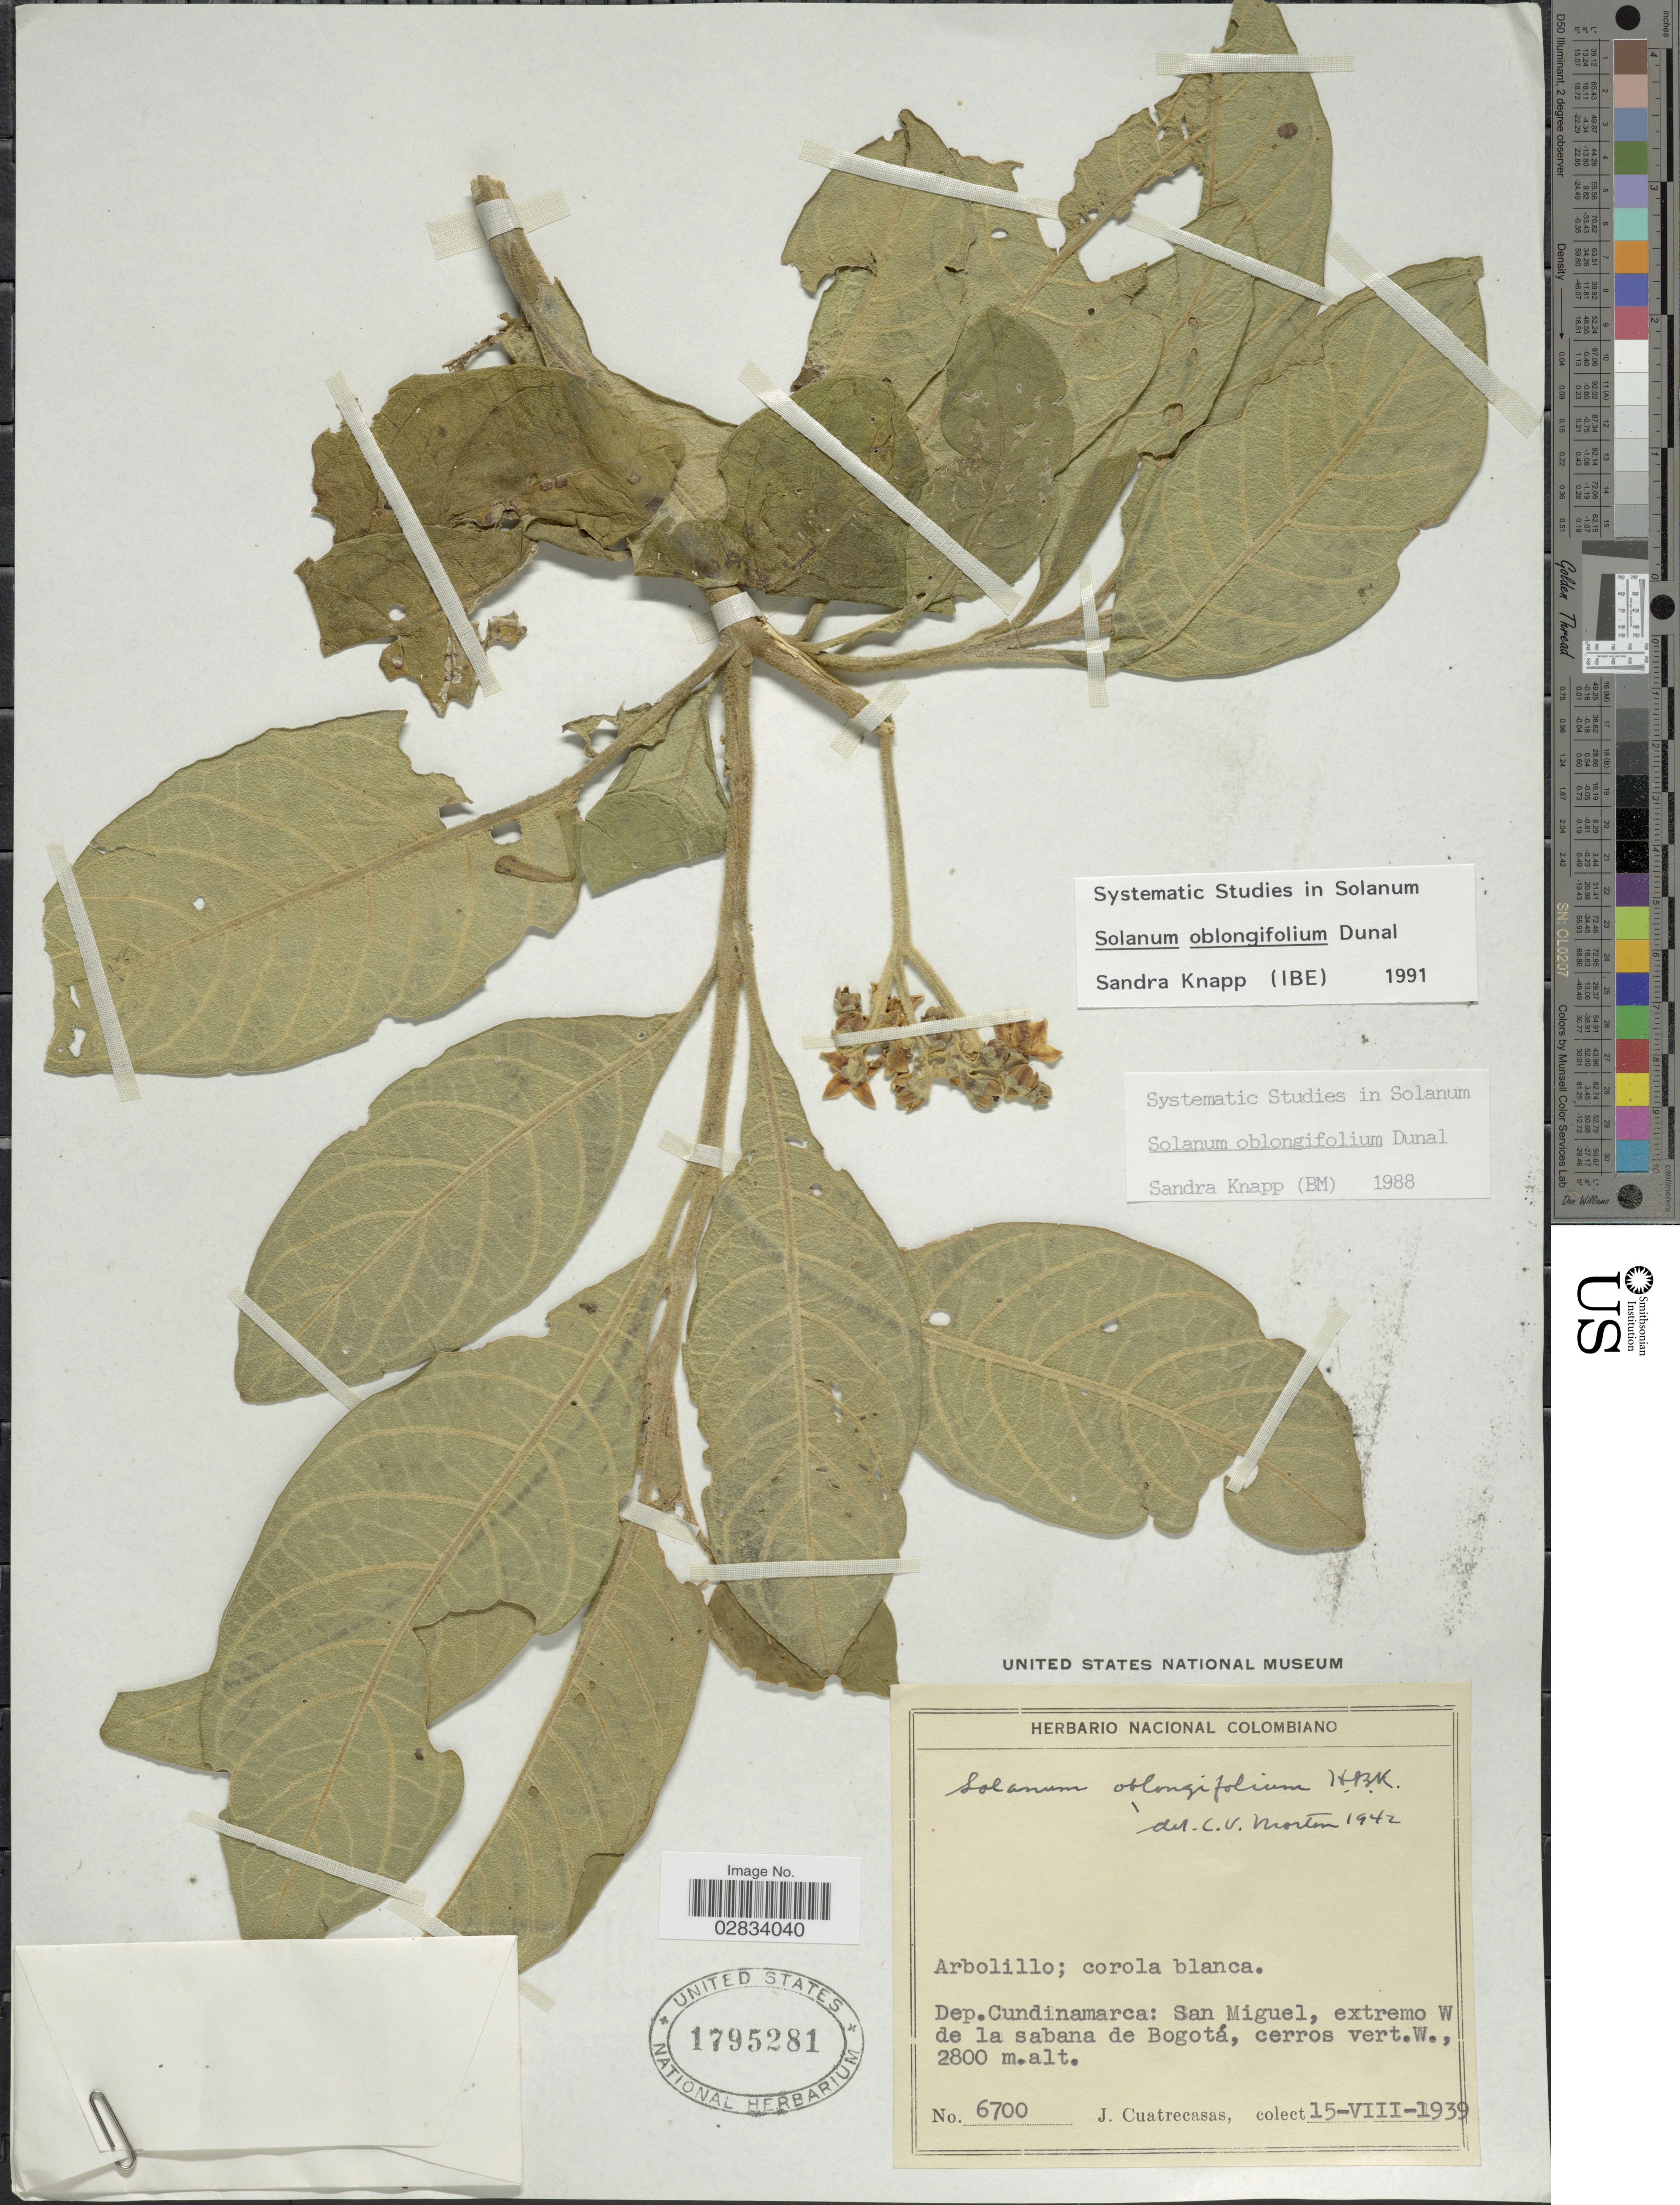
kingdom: Plantae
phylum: Tracheophyta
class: Magnoliopsida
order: Solanales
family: Solanaceae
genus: Solanum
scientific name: Solanum oblongifolium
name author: Duval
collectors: J. Cuatrecasas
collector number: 6700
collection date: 1939-08-15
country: Colombia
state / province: Cundinamarca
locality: Dep. Cundinamarca: San Miguel, extremo W de la sabana de Bogotá, cerros vert. W.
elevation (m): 2800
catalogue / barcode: US 1795281